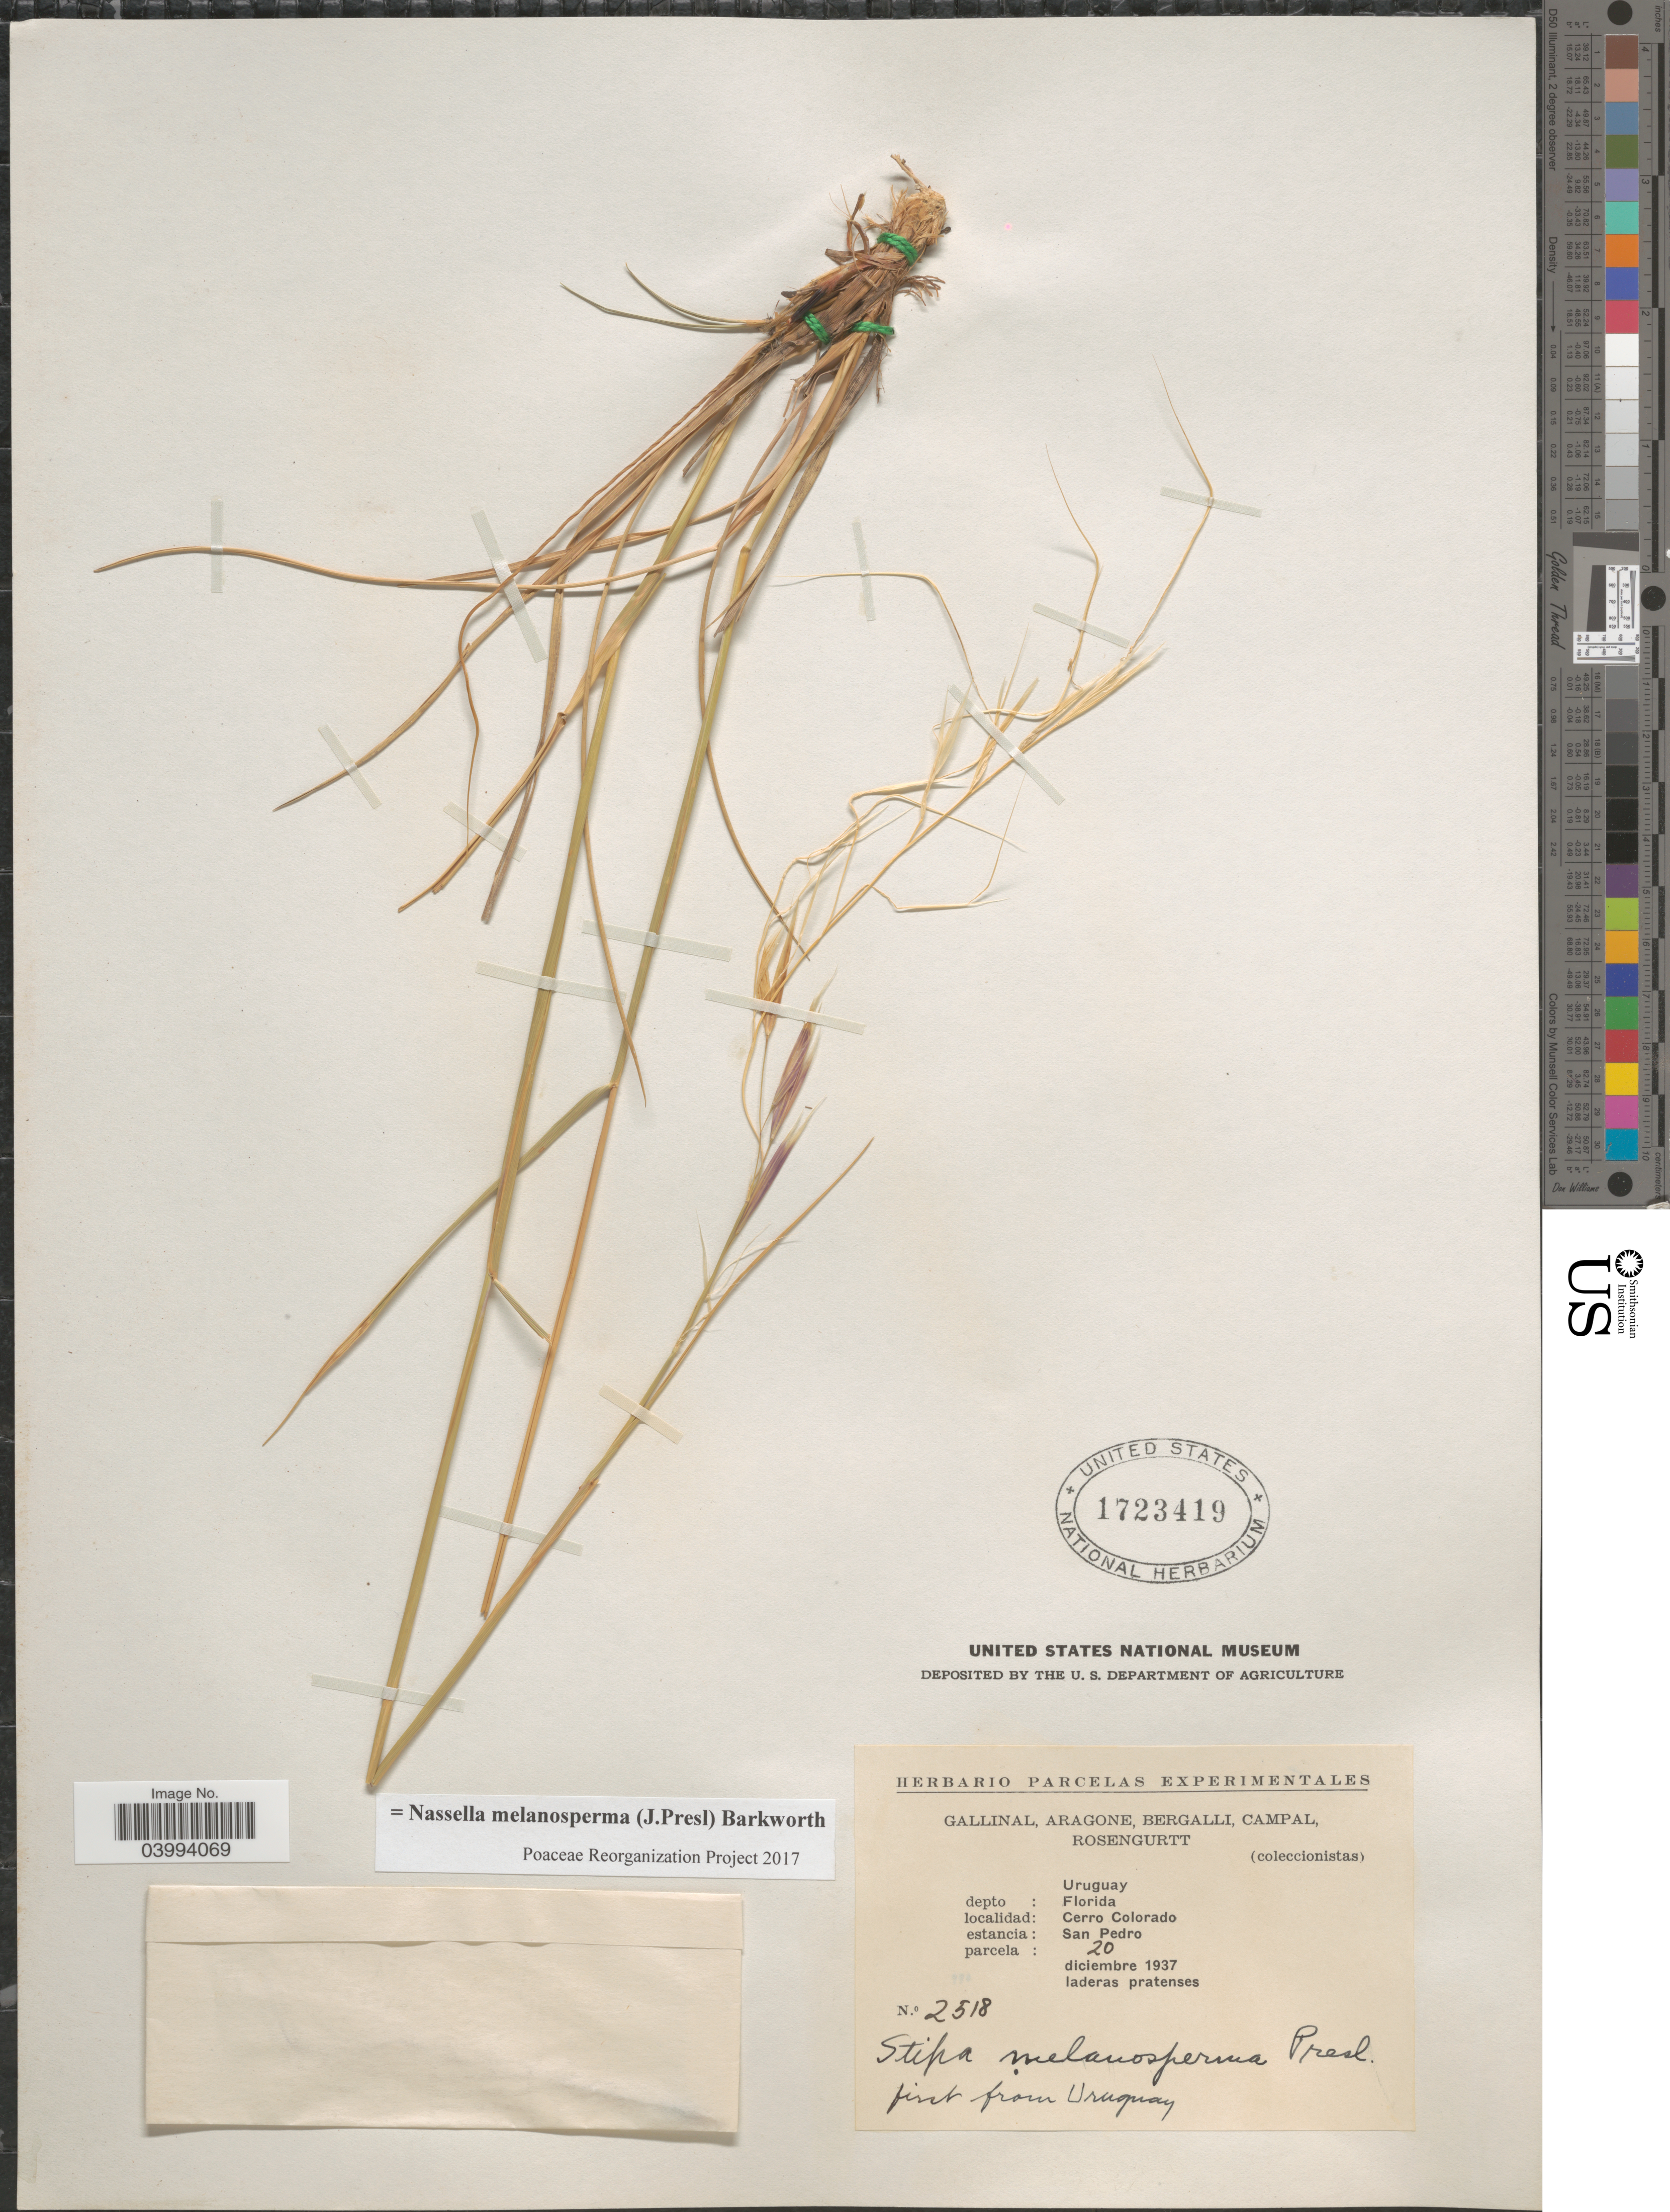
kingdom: Plantae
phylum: Tracheophyta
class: Liliopsida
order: Poales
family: Poaceae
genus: Nassella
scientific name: Nassella melanosperma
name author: (J. Presl) Barkworth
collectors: -. Gallinal, -- Aragone, -- Bergalli, -- Campal & Rosengurtt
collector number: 2518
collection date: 1937-12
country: Uruguay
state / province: Florida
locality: Depto: Florida. Cerro Colorado. Estancia: San Pedro. Parcela: 20.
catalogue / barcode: US 1723419